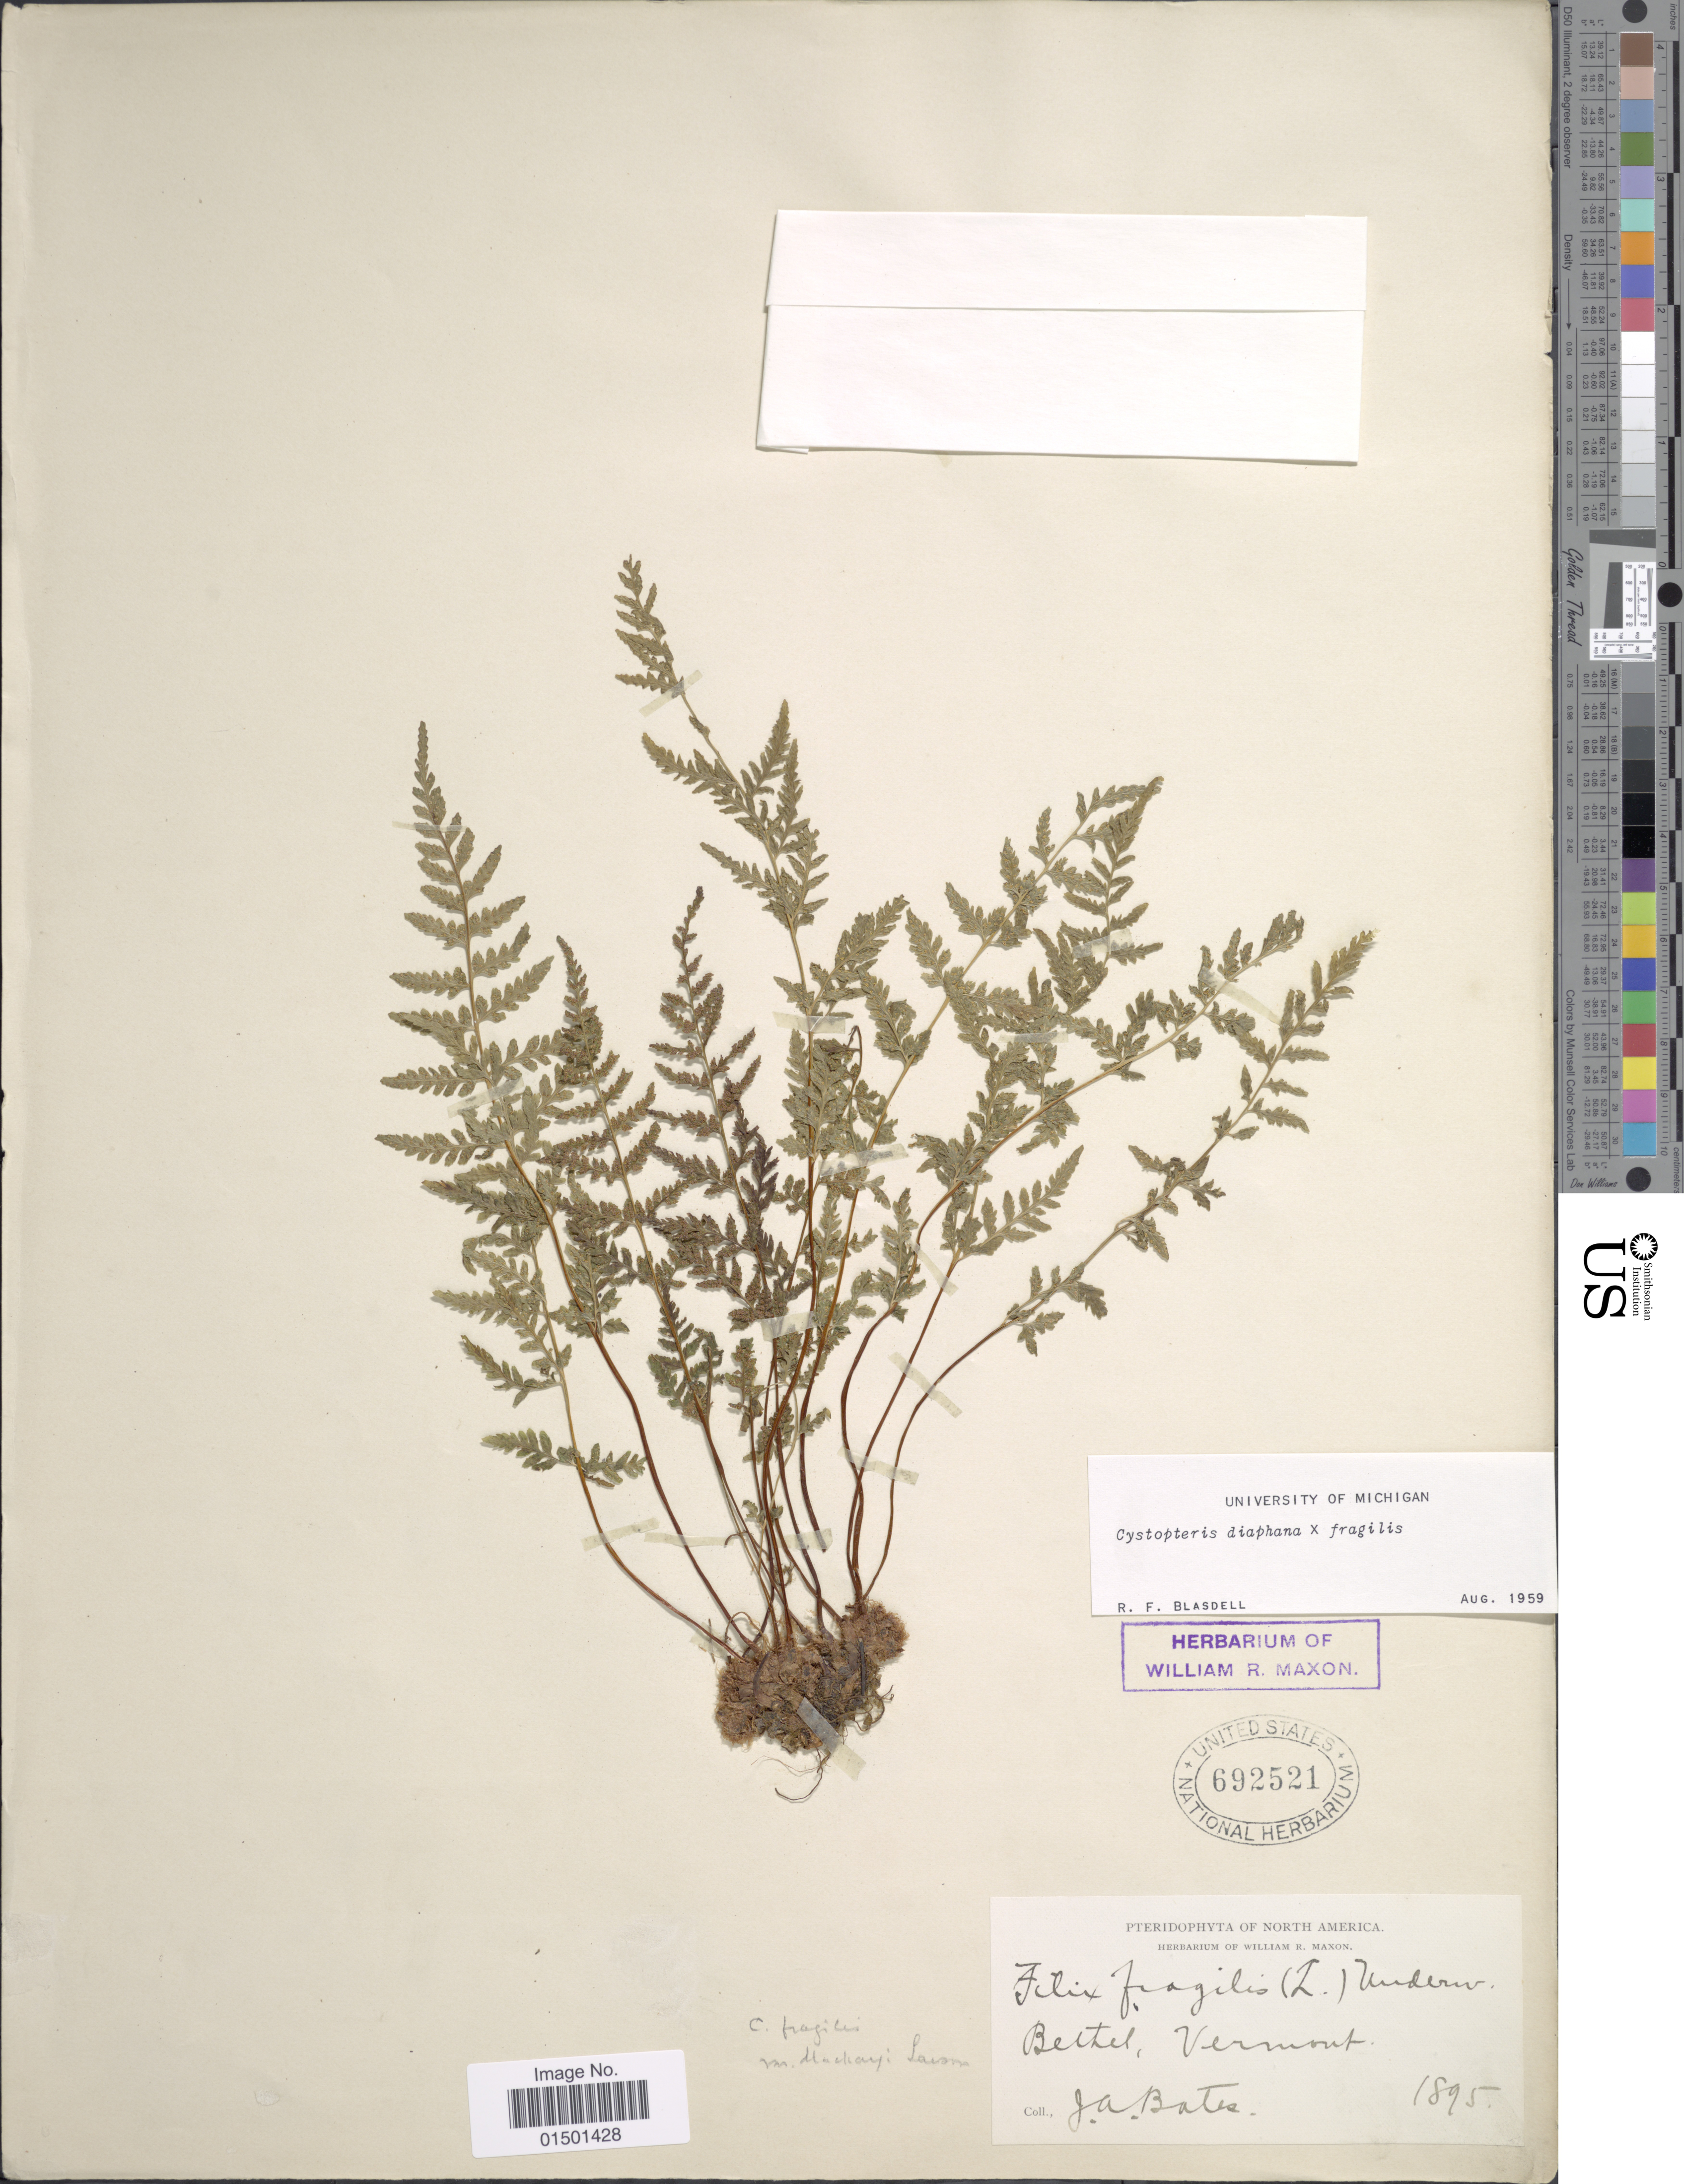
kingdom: Plantae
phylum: Tracheophyta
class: Polypodiopsida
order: Polypodiales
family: Cystopteridaceae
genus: Cystopteris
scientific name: Cystopteris diaphana x C. fragilis (L.) Bernh.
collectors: J. Bates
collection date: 1895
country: United States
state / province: Vermont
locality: Bettel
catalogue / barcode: US 692521